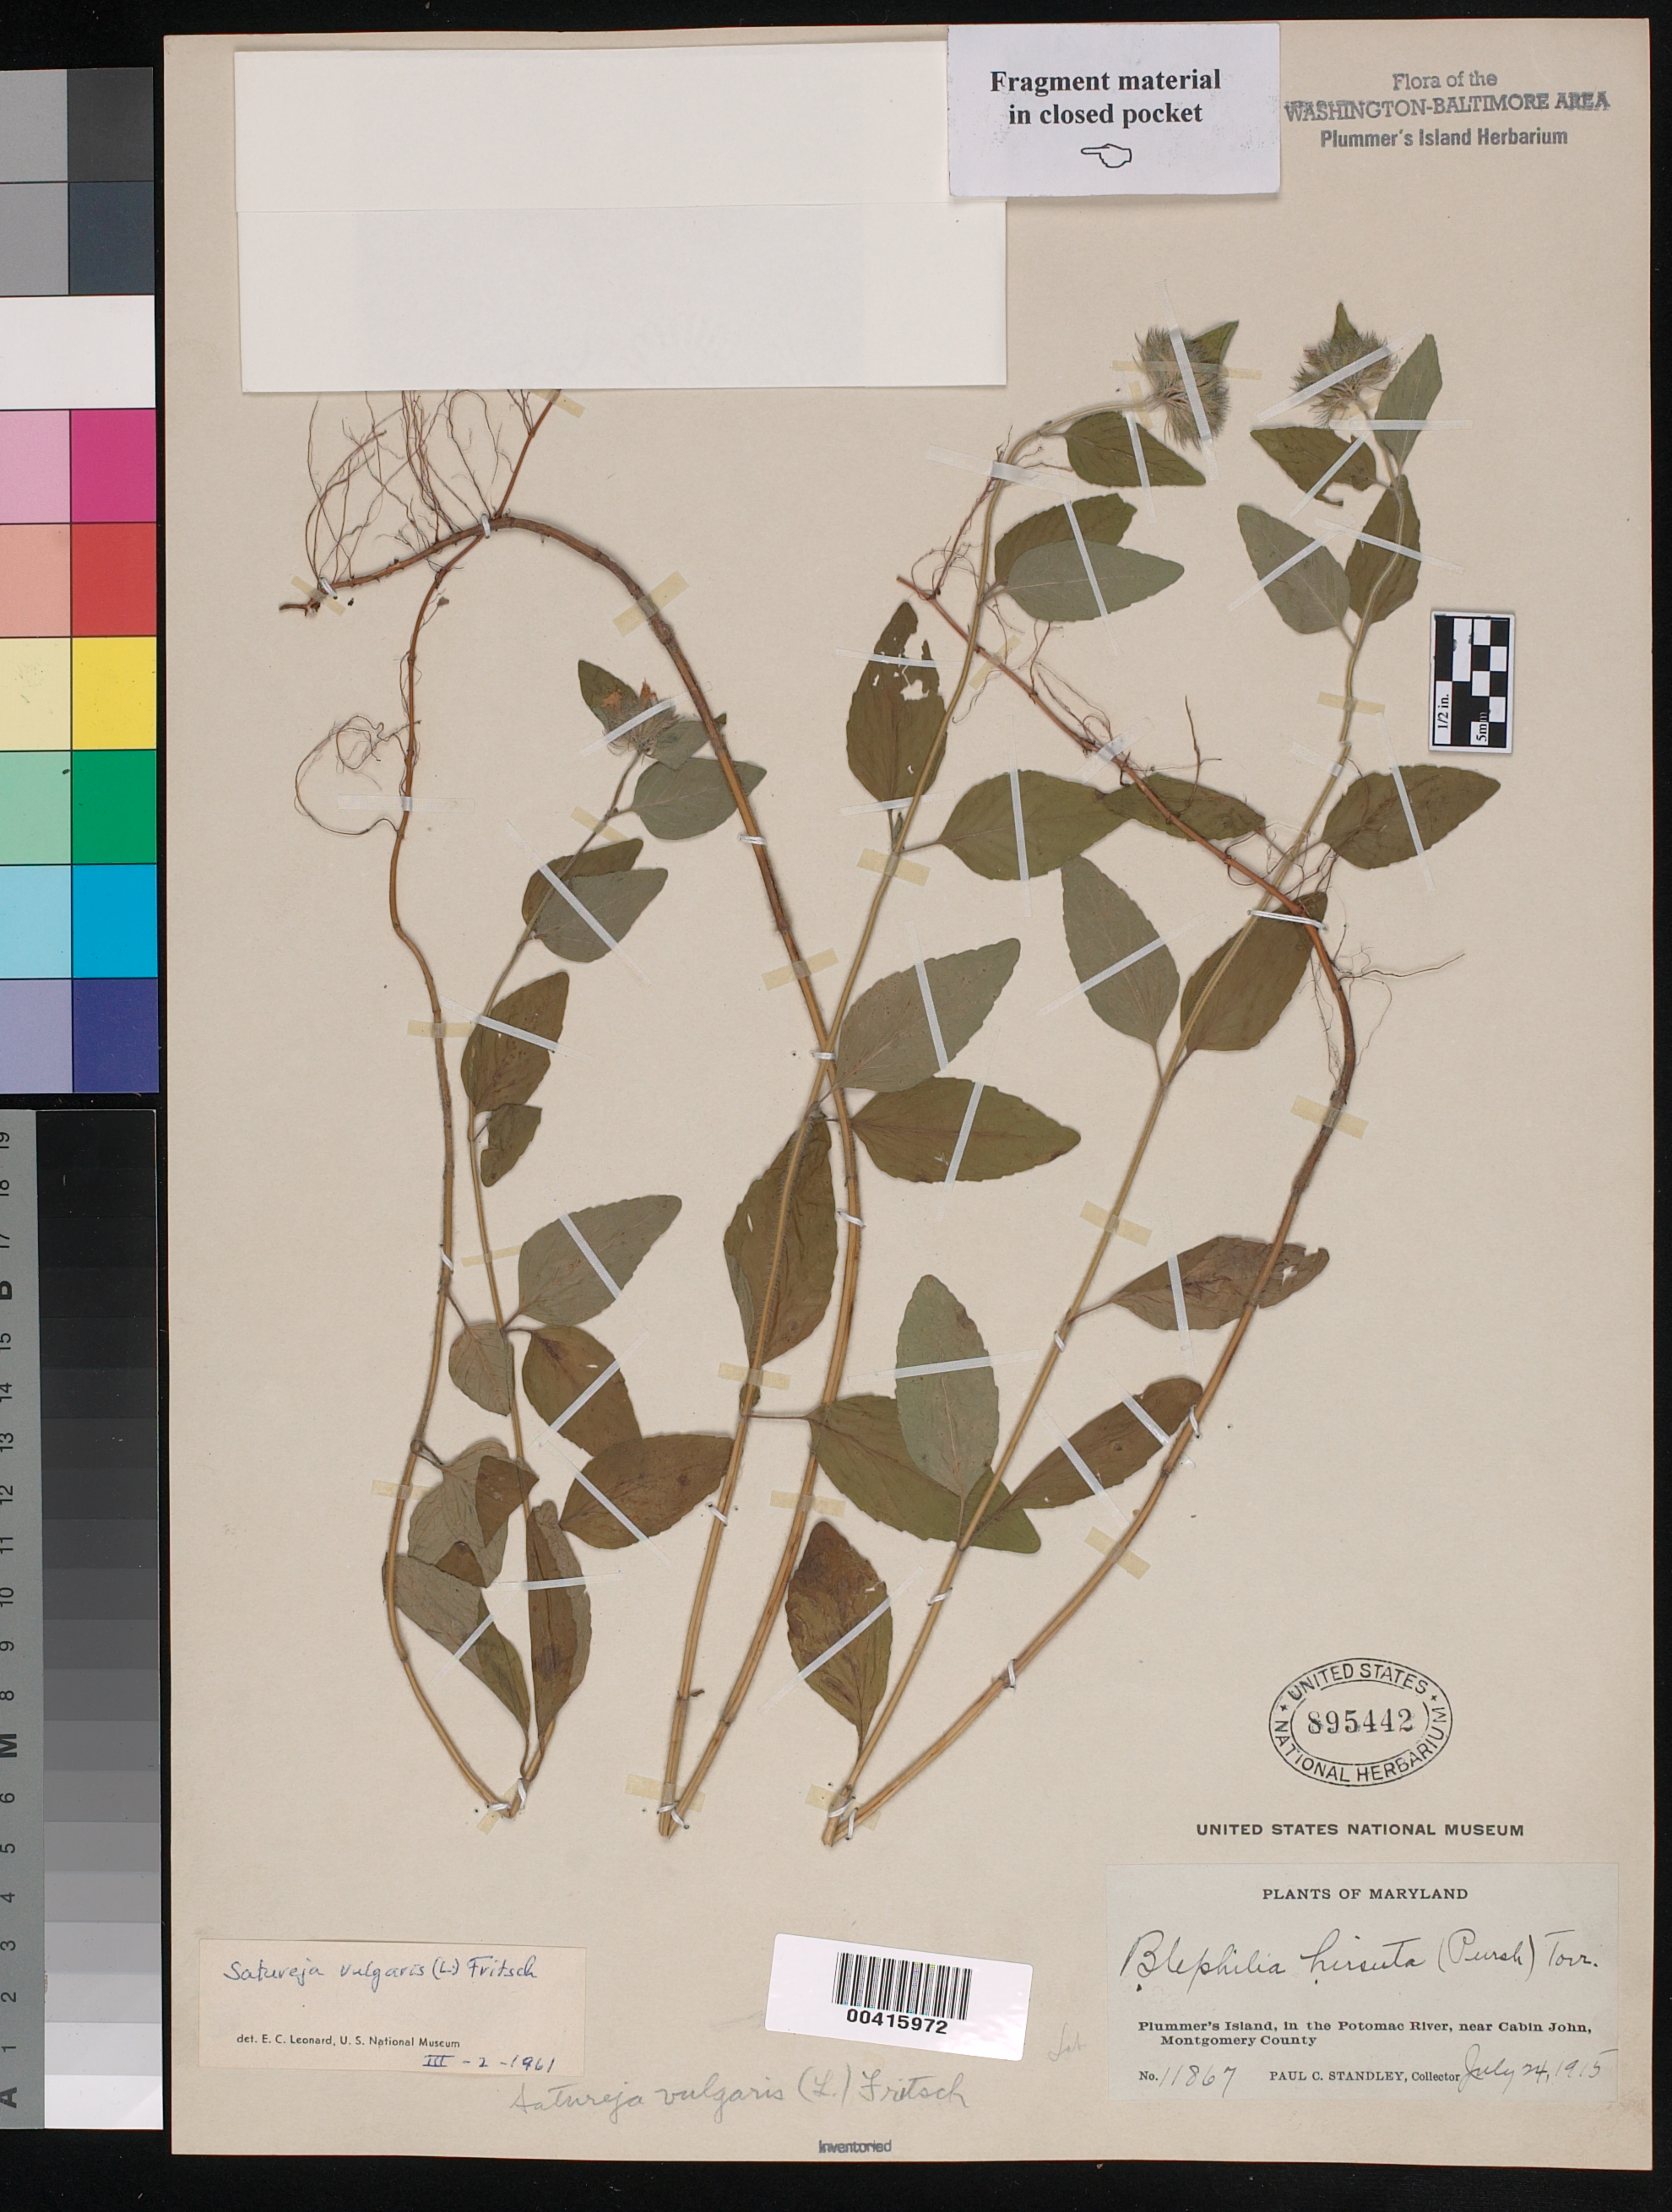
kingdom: Plantae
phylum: Tracheophyta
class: Magnoliopsida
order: Lamiales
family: Lamiaceae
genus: Clinopodium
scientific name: Clinopodium vulgare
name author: L.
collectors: P. C. Standley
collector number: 11867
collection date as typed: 24 Jul 1915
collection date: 1915-07-24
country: United States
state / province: Maryland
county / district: Montgomery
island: Plummers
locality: Plummer's Island C. & O. Canal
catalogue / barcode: US 895442